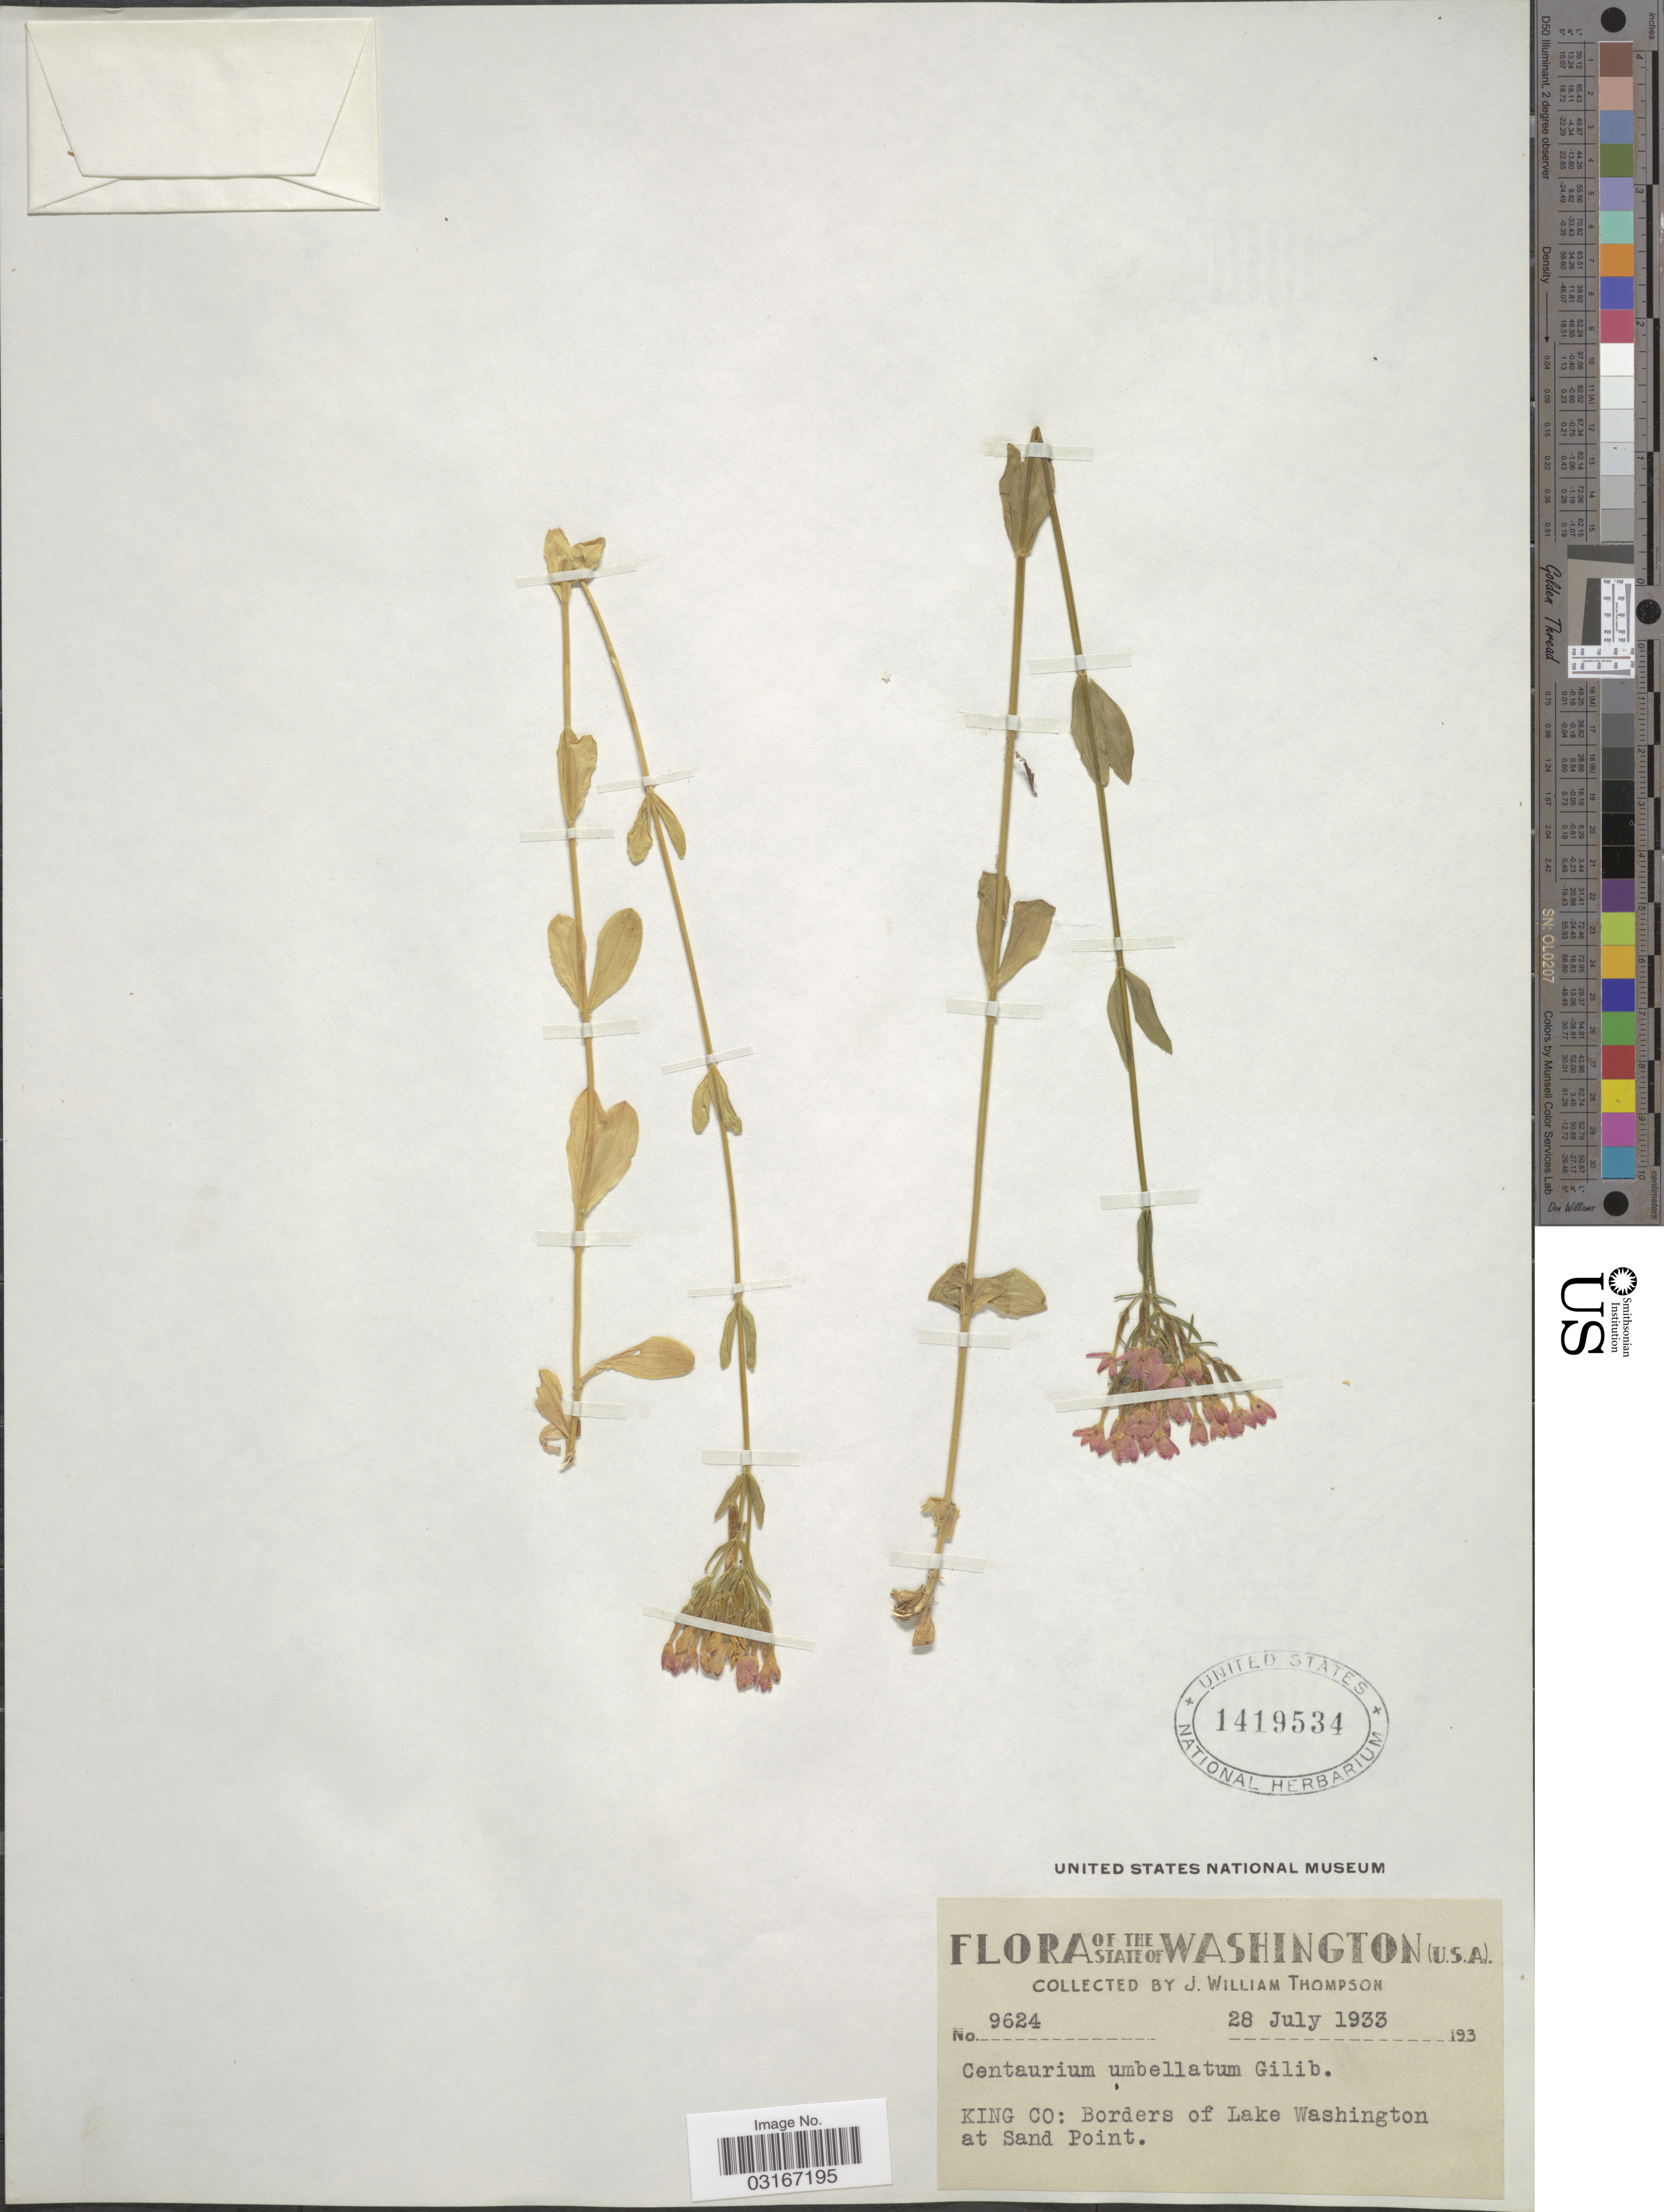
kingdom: Plantae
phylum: Tracheophyta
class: Magnoliopsida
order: Gentianales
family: Gentianaceae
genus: Centaurium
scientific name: Centaurium spicatum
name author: (L.) Fritsch ex Janch.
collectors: J. W. Thompson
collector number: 9624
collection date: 1933-07-28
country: United States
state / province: Washington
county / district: King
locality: King Co: Borders of Lake Washington at Sand Point.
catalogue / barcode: US 1419534